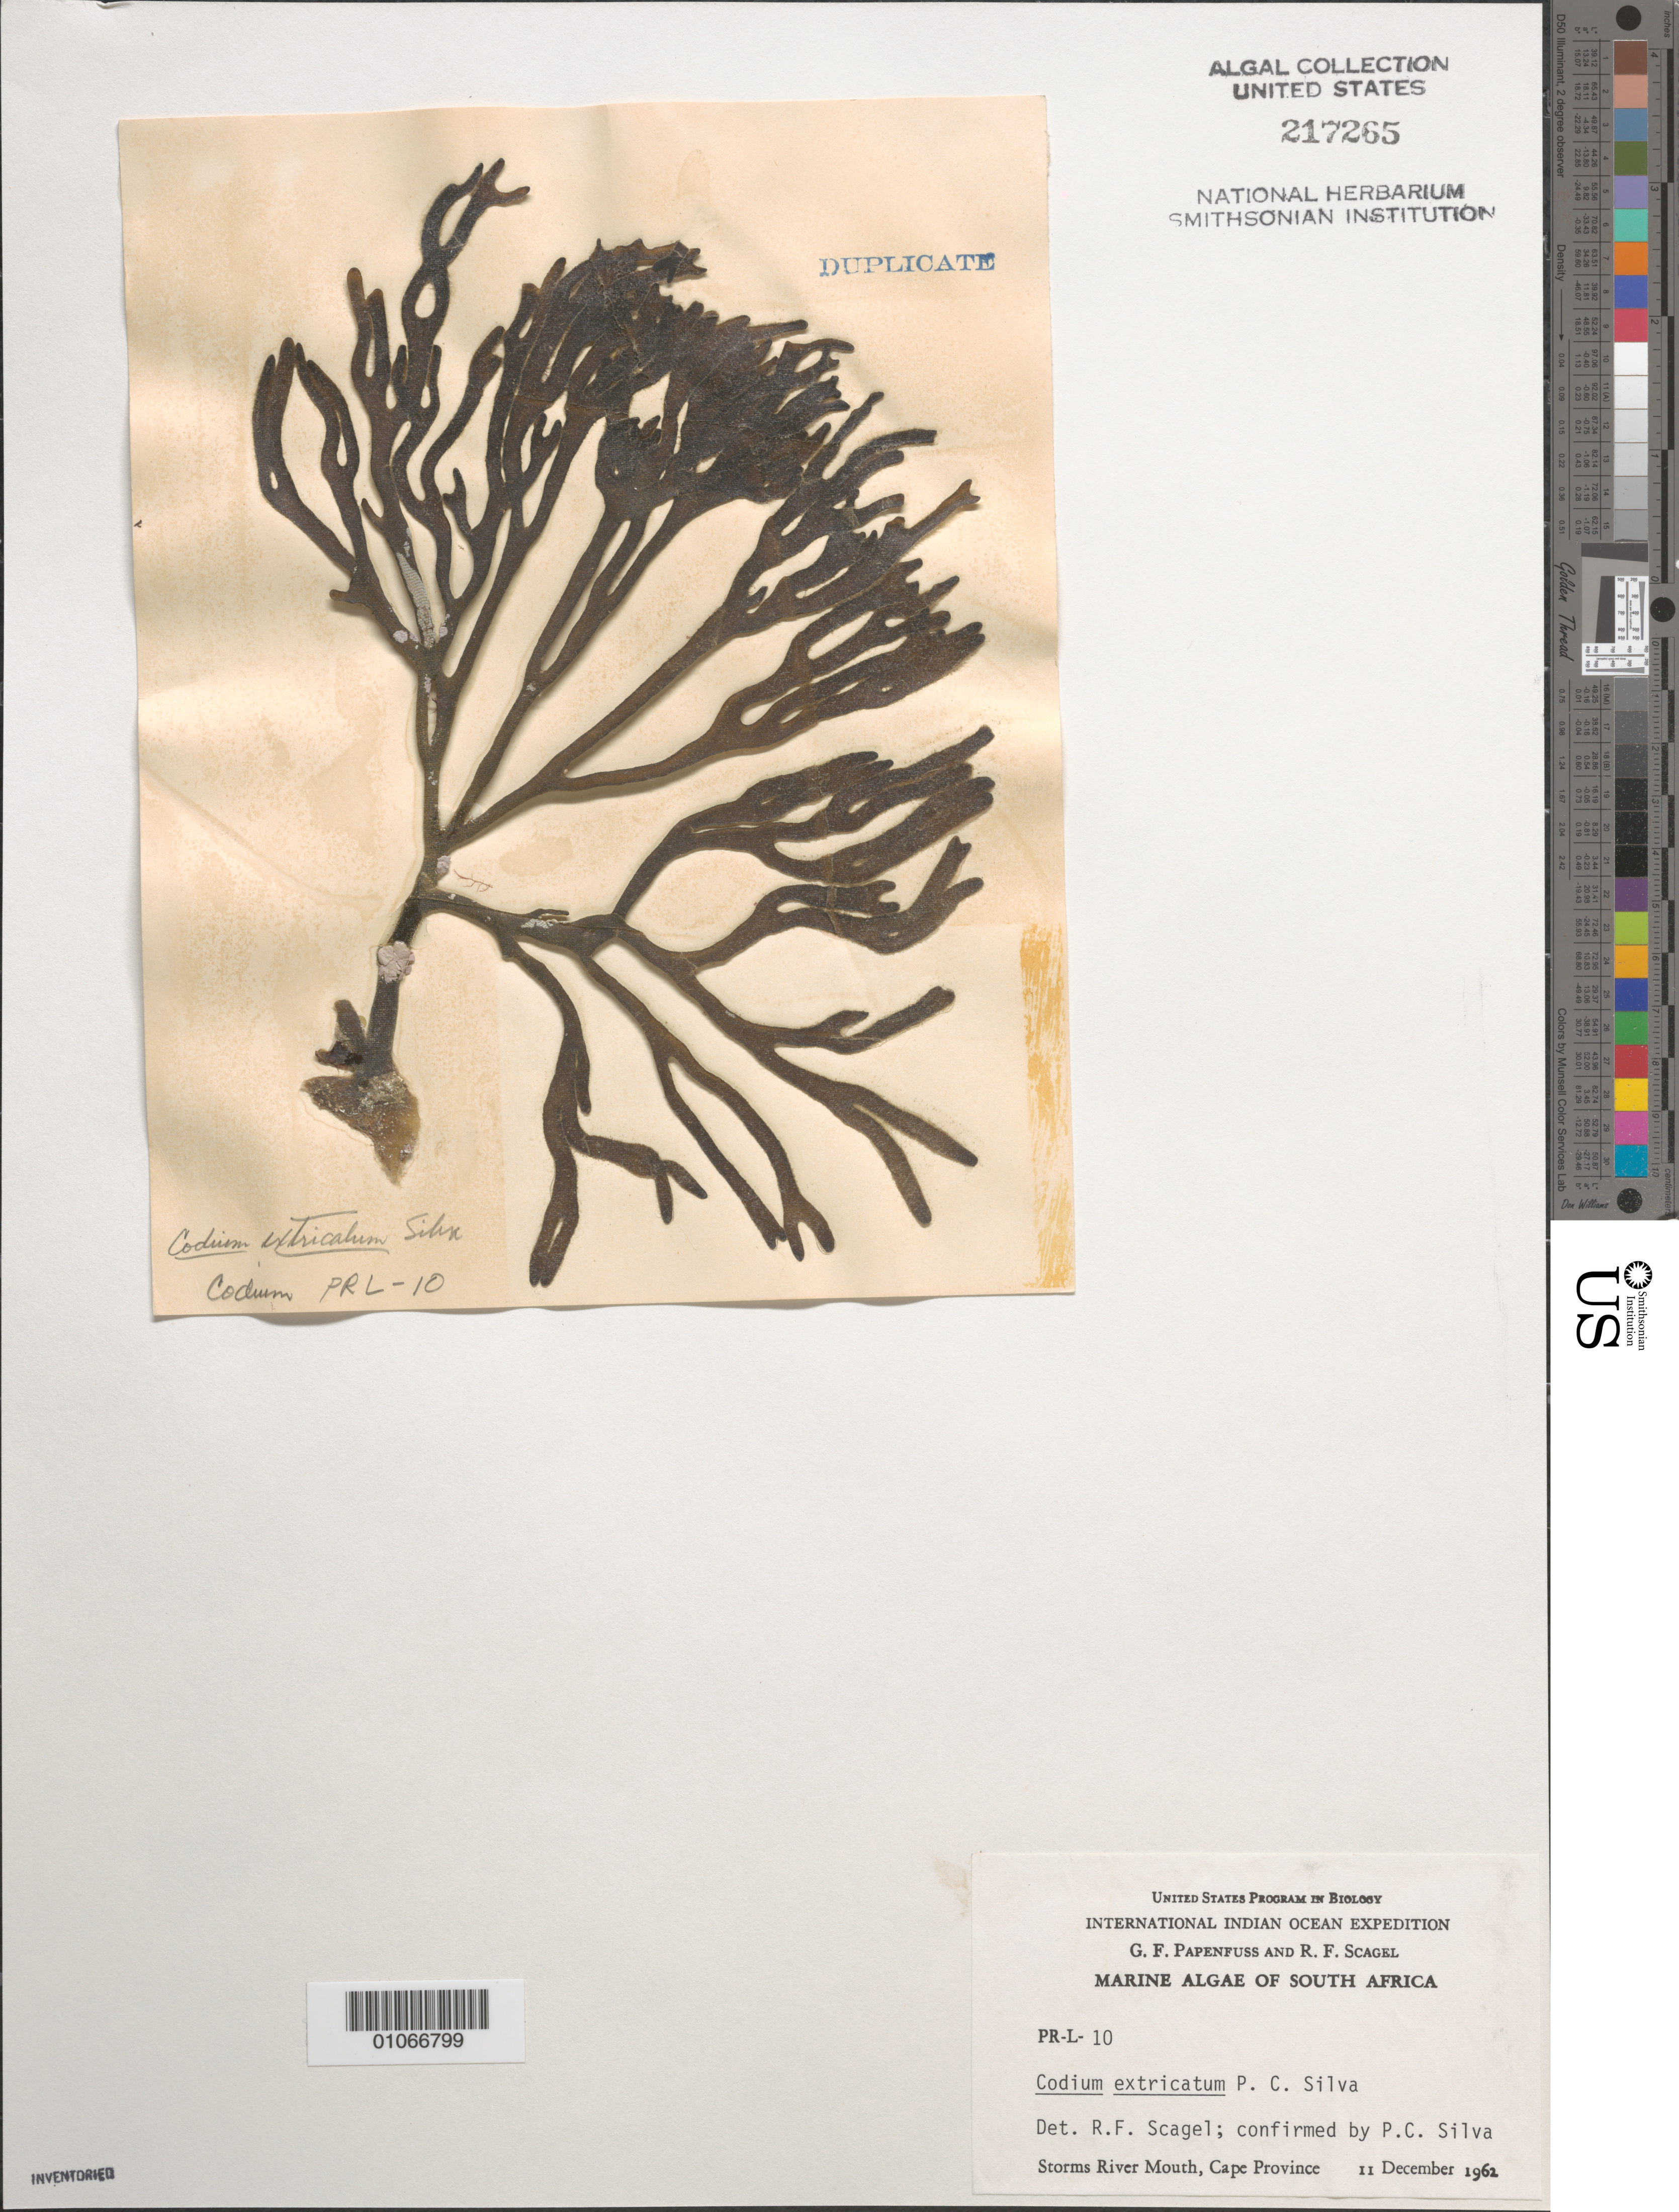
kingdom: Plantae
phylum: Chlorophyta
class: Ulvophyceae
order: Bryopsidales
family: Codiaceae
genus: Codium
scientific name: Codium extricatum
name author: P.C. Silva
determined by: Scagel, R. F.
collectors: G. Papenfuss & R. F. Scagel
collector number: PR-L-10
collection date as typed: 11 Dec 1962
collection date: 1962-12-11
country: South Africa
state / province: Eastern Cape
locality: Storms River Mouth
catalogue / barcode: US 217265